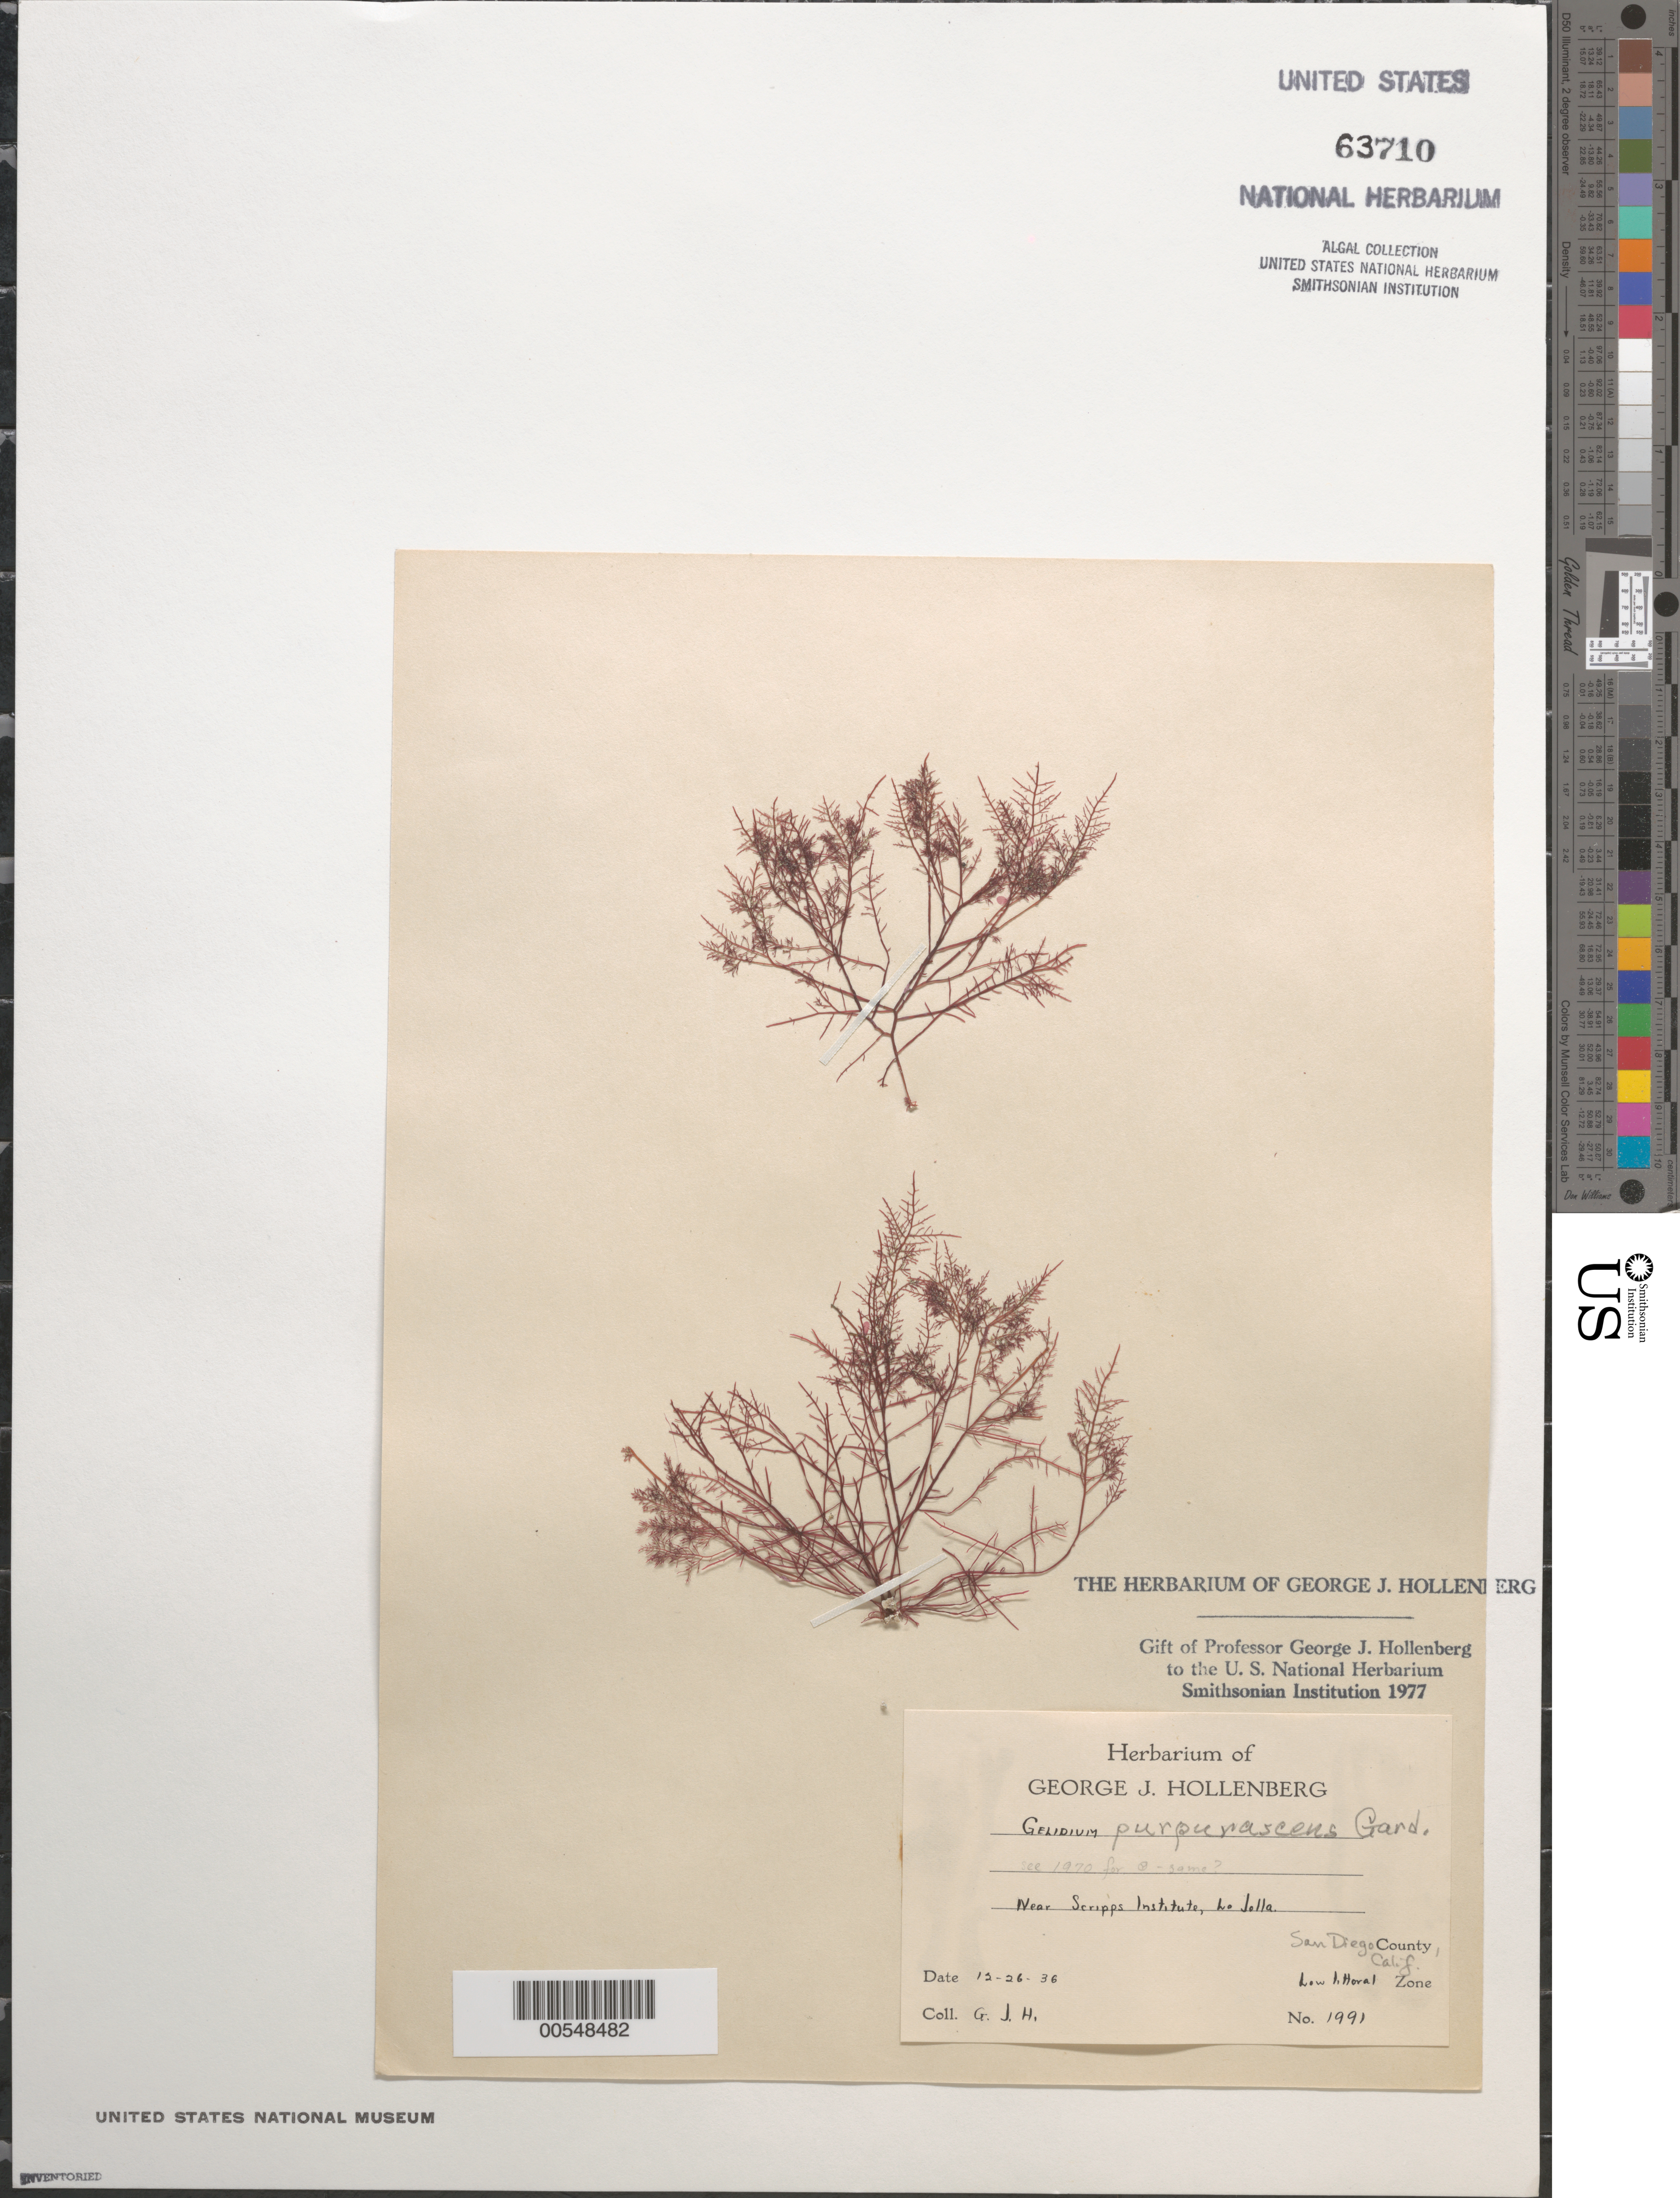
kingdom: Plantae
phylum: Rhodophyta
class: Florideophyceae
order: Gelidiales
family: Gelidiaceae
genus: Gelidium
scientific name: Gelidium purpurascens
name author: N.L. Gardner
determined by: Hollenberg, George J.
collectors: G. Hollenberg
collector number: GJH 1991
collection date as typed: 26 Dec 1936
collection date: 1936-12-26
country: United States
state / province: California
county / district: San Diego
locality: La Jolla, near Scripps Institution of Oceanography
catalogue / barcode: US 63710